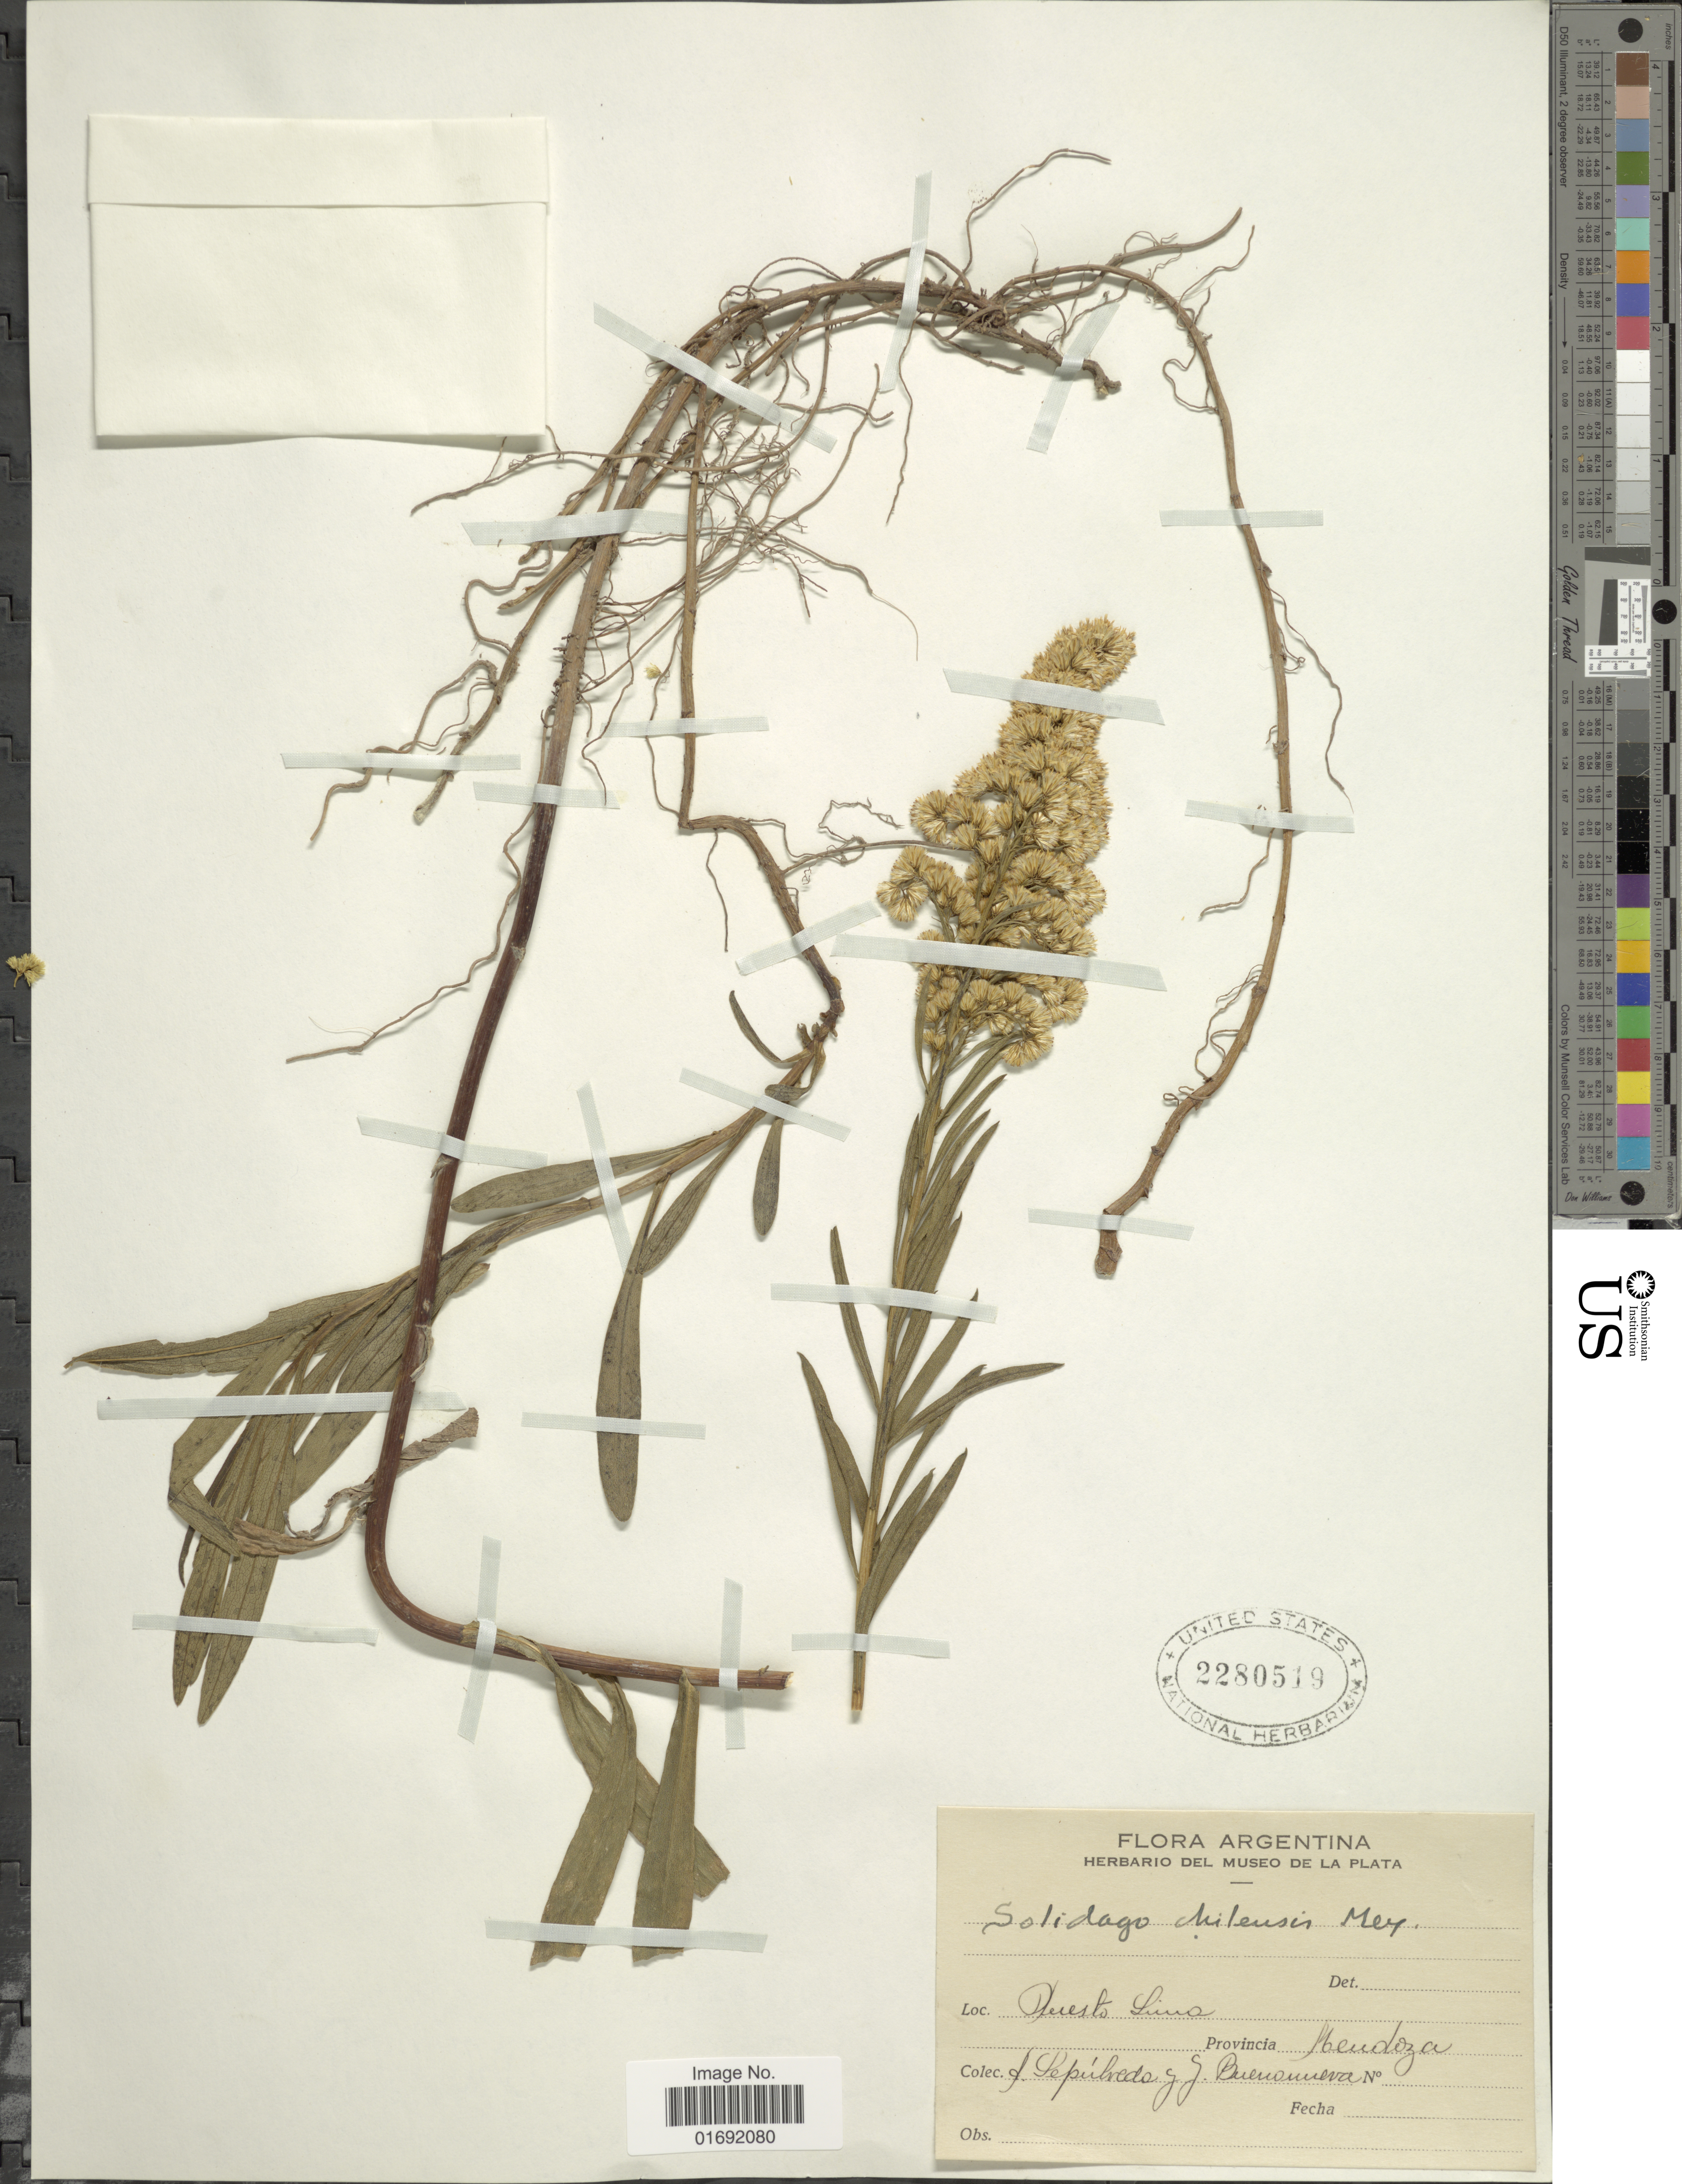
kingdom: Plantae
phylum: Tracheophyta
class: Magnoliopsida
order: Asterales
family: Asteraceae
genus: Solidago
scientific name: Solidago chilensis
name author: Meyen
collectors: R. Sepulveda & J. Buenonueva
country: Argentina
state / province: Mendoza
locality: Puerto Lima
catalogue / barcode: US 2280519